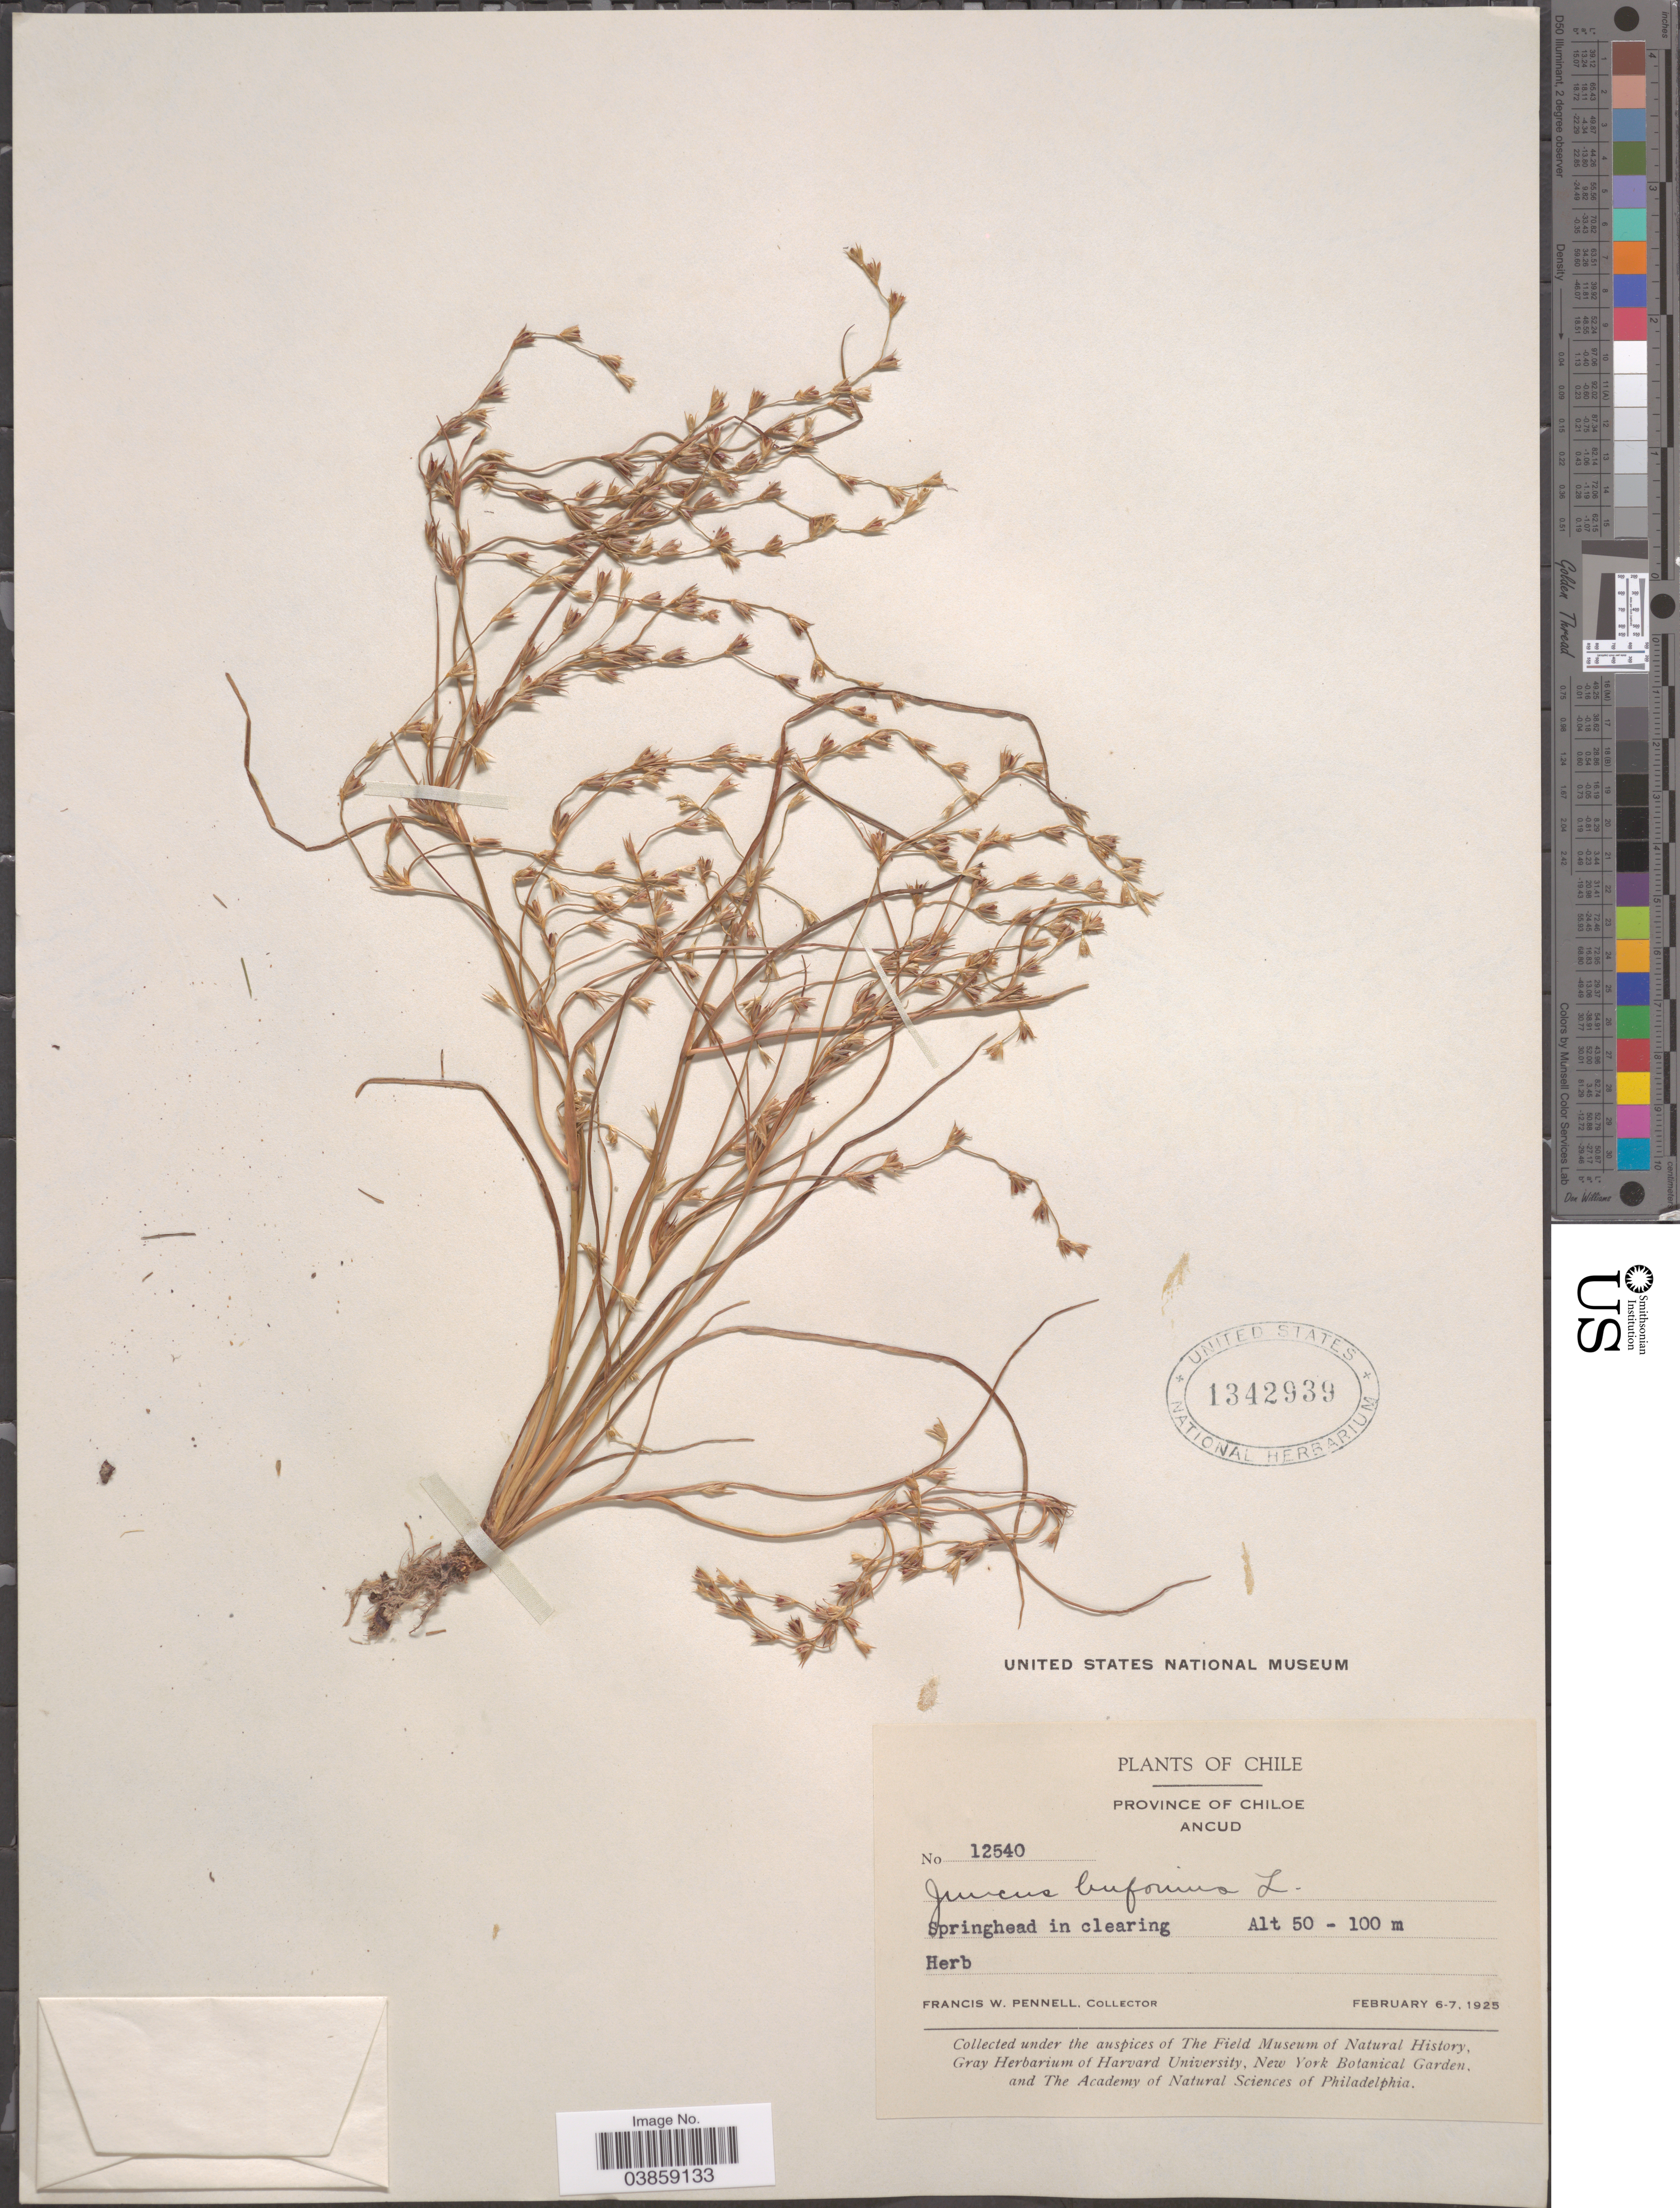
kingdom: Plantae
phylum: Tracheophyta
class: Liliopsida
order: Poales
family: Juncaceae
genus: Juncus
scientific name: Juncus bufonius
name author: L.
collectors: F. W. Pennell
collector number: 12540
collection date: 1925-02-06/1925-02-07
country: Chile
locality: Province of Chiloe, Ancud.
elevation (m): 50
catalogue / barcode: US 1342939